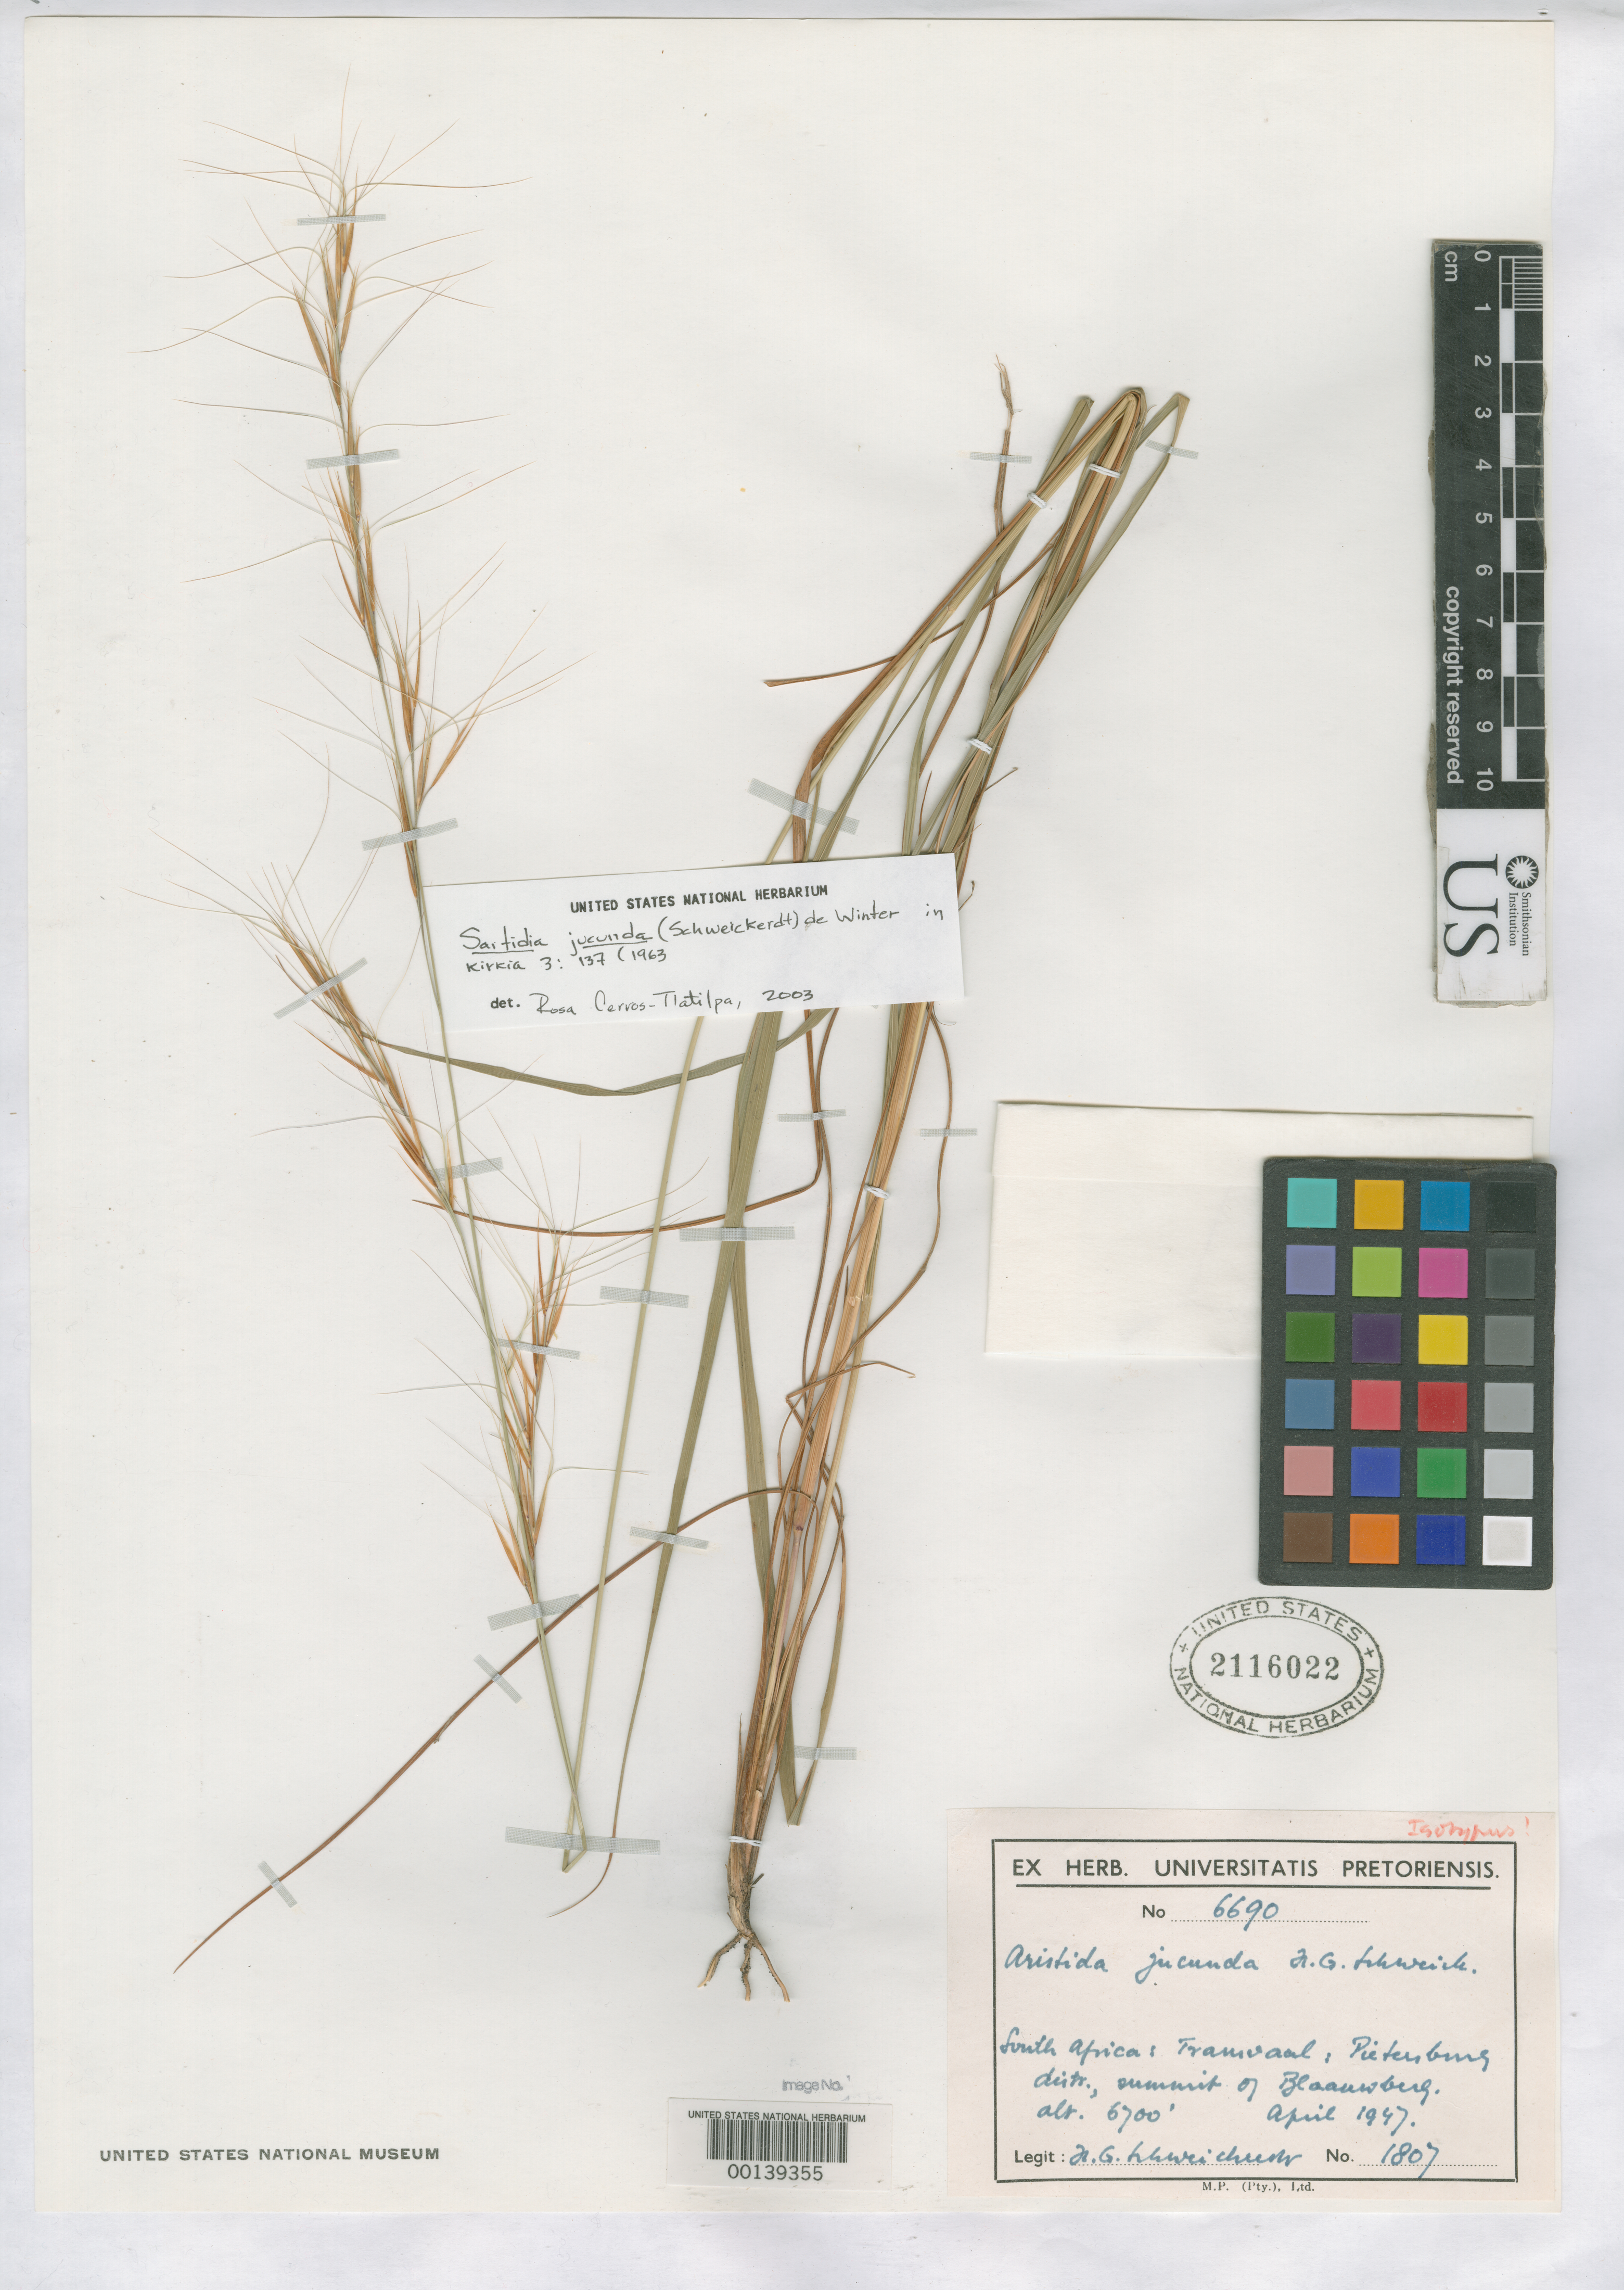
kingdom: Plantae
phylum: Tracheophyta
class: Liliopsida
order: Poales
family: Poaceae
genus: Aristida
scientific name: Aristida jucunda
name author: Schweick.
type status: Isotype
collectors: H. G. Schweickerdt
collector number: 6690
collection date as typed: Apr 1947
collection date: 1947-04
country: South Africa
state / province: Limpopo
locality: Pietersburg Dist., summit of Blaauwberg; alt. 6700 ft. Transvaal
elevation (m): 2042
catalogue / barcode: US 2116022